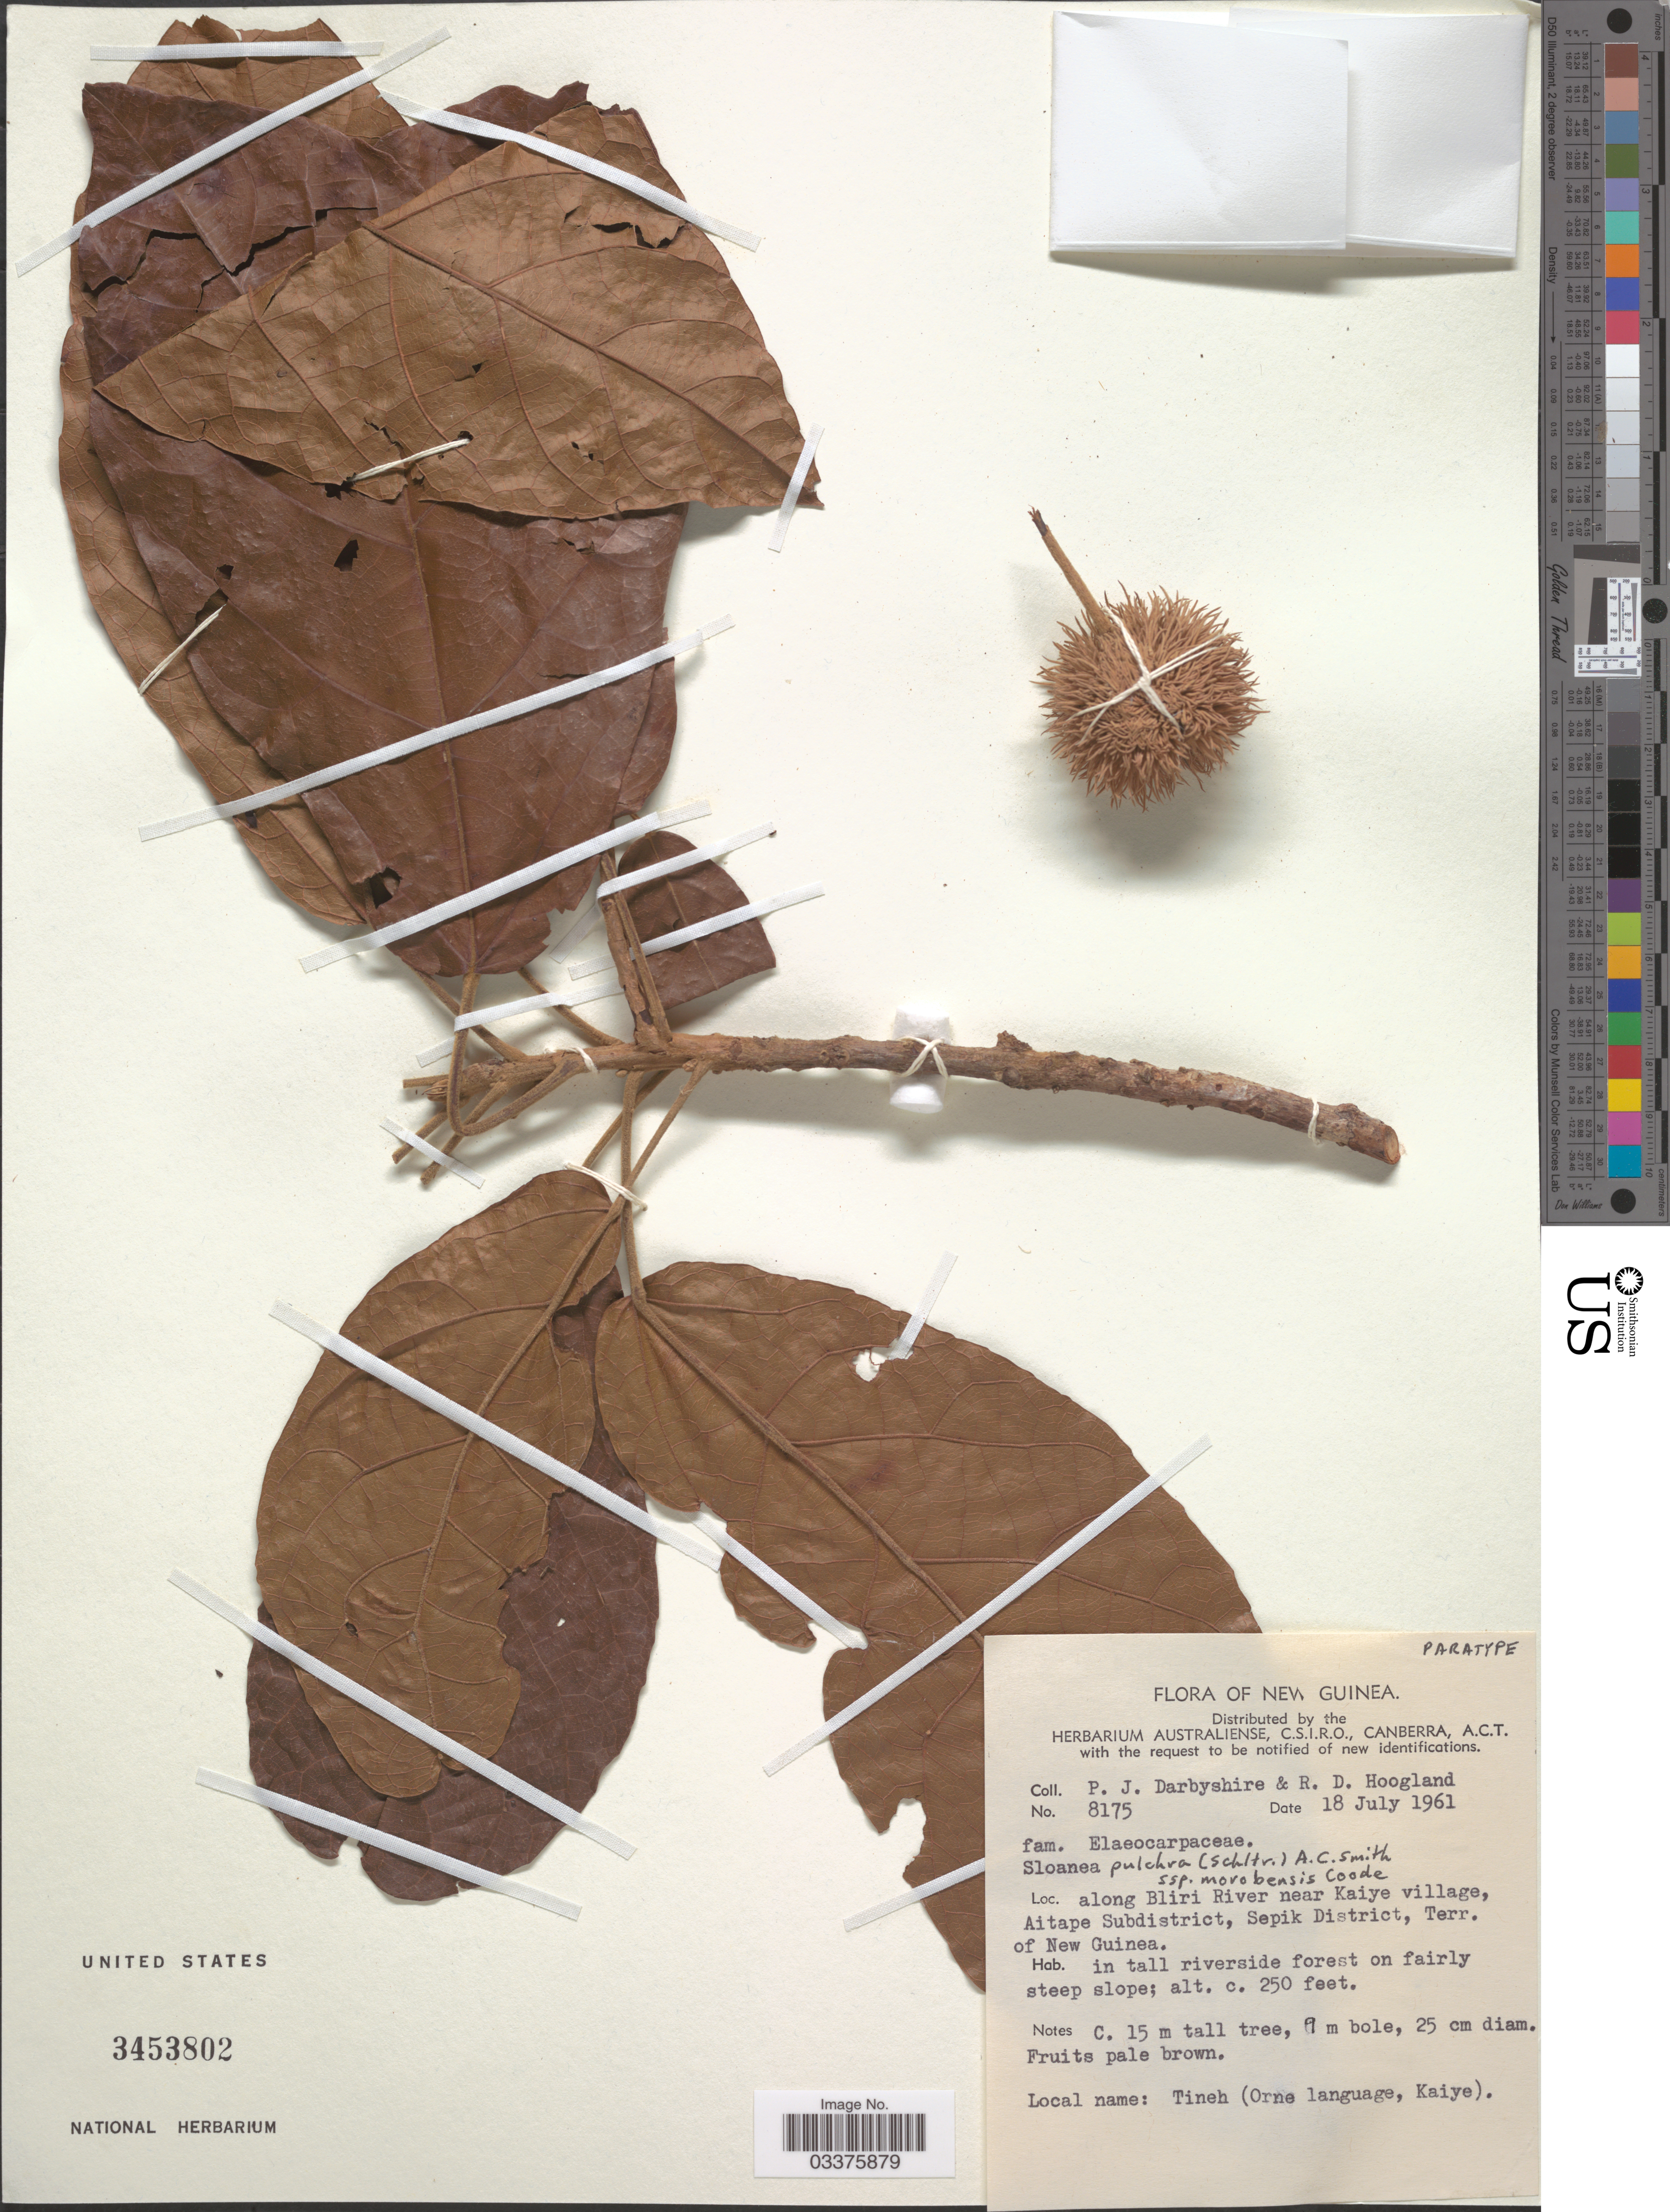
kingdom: Plantae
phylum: Tracheophyta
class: Magnoliopsida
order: Oxalidales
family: Elaeocarpaceae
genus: Sloanea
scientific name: Sloanea pulchra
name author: (Schltr.) A.C. Sm.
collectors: P. Darbyshire & R. D. Hoogland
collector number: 8175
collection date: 1961-07-18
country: Papua New Guinea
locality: New Guinea. Along Bliri River near Kaiye village, Aitape Subdistrict, Sepik District, Terr. of New Guinea.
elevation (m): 76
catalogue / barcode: US 3453802